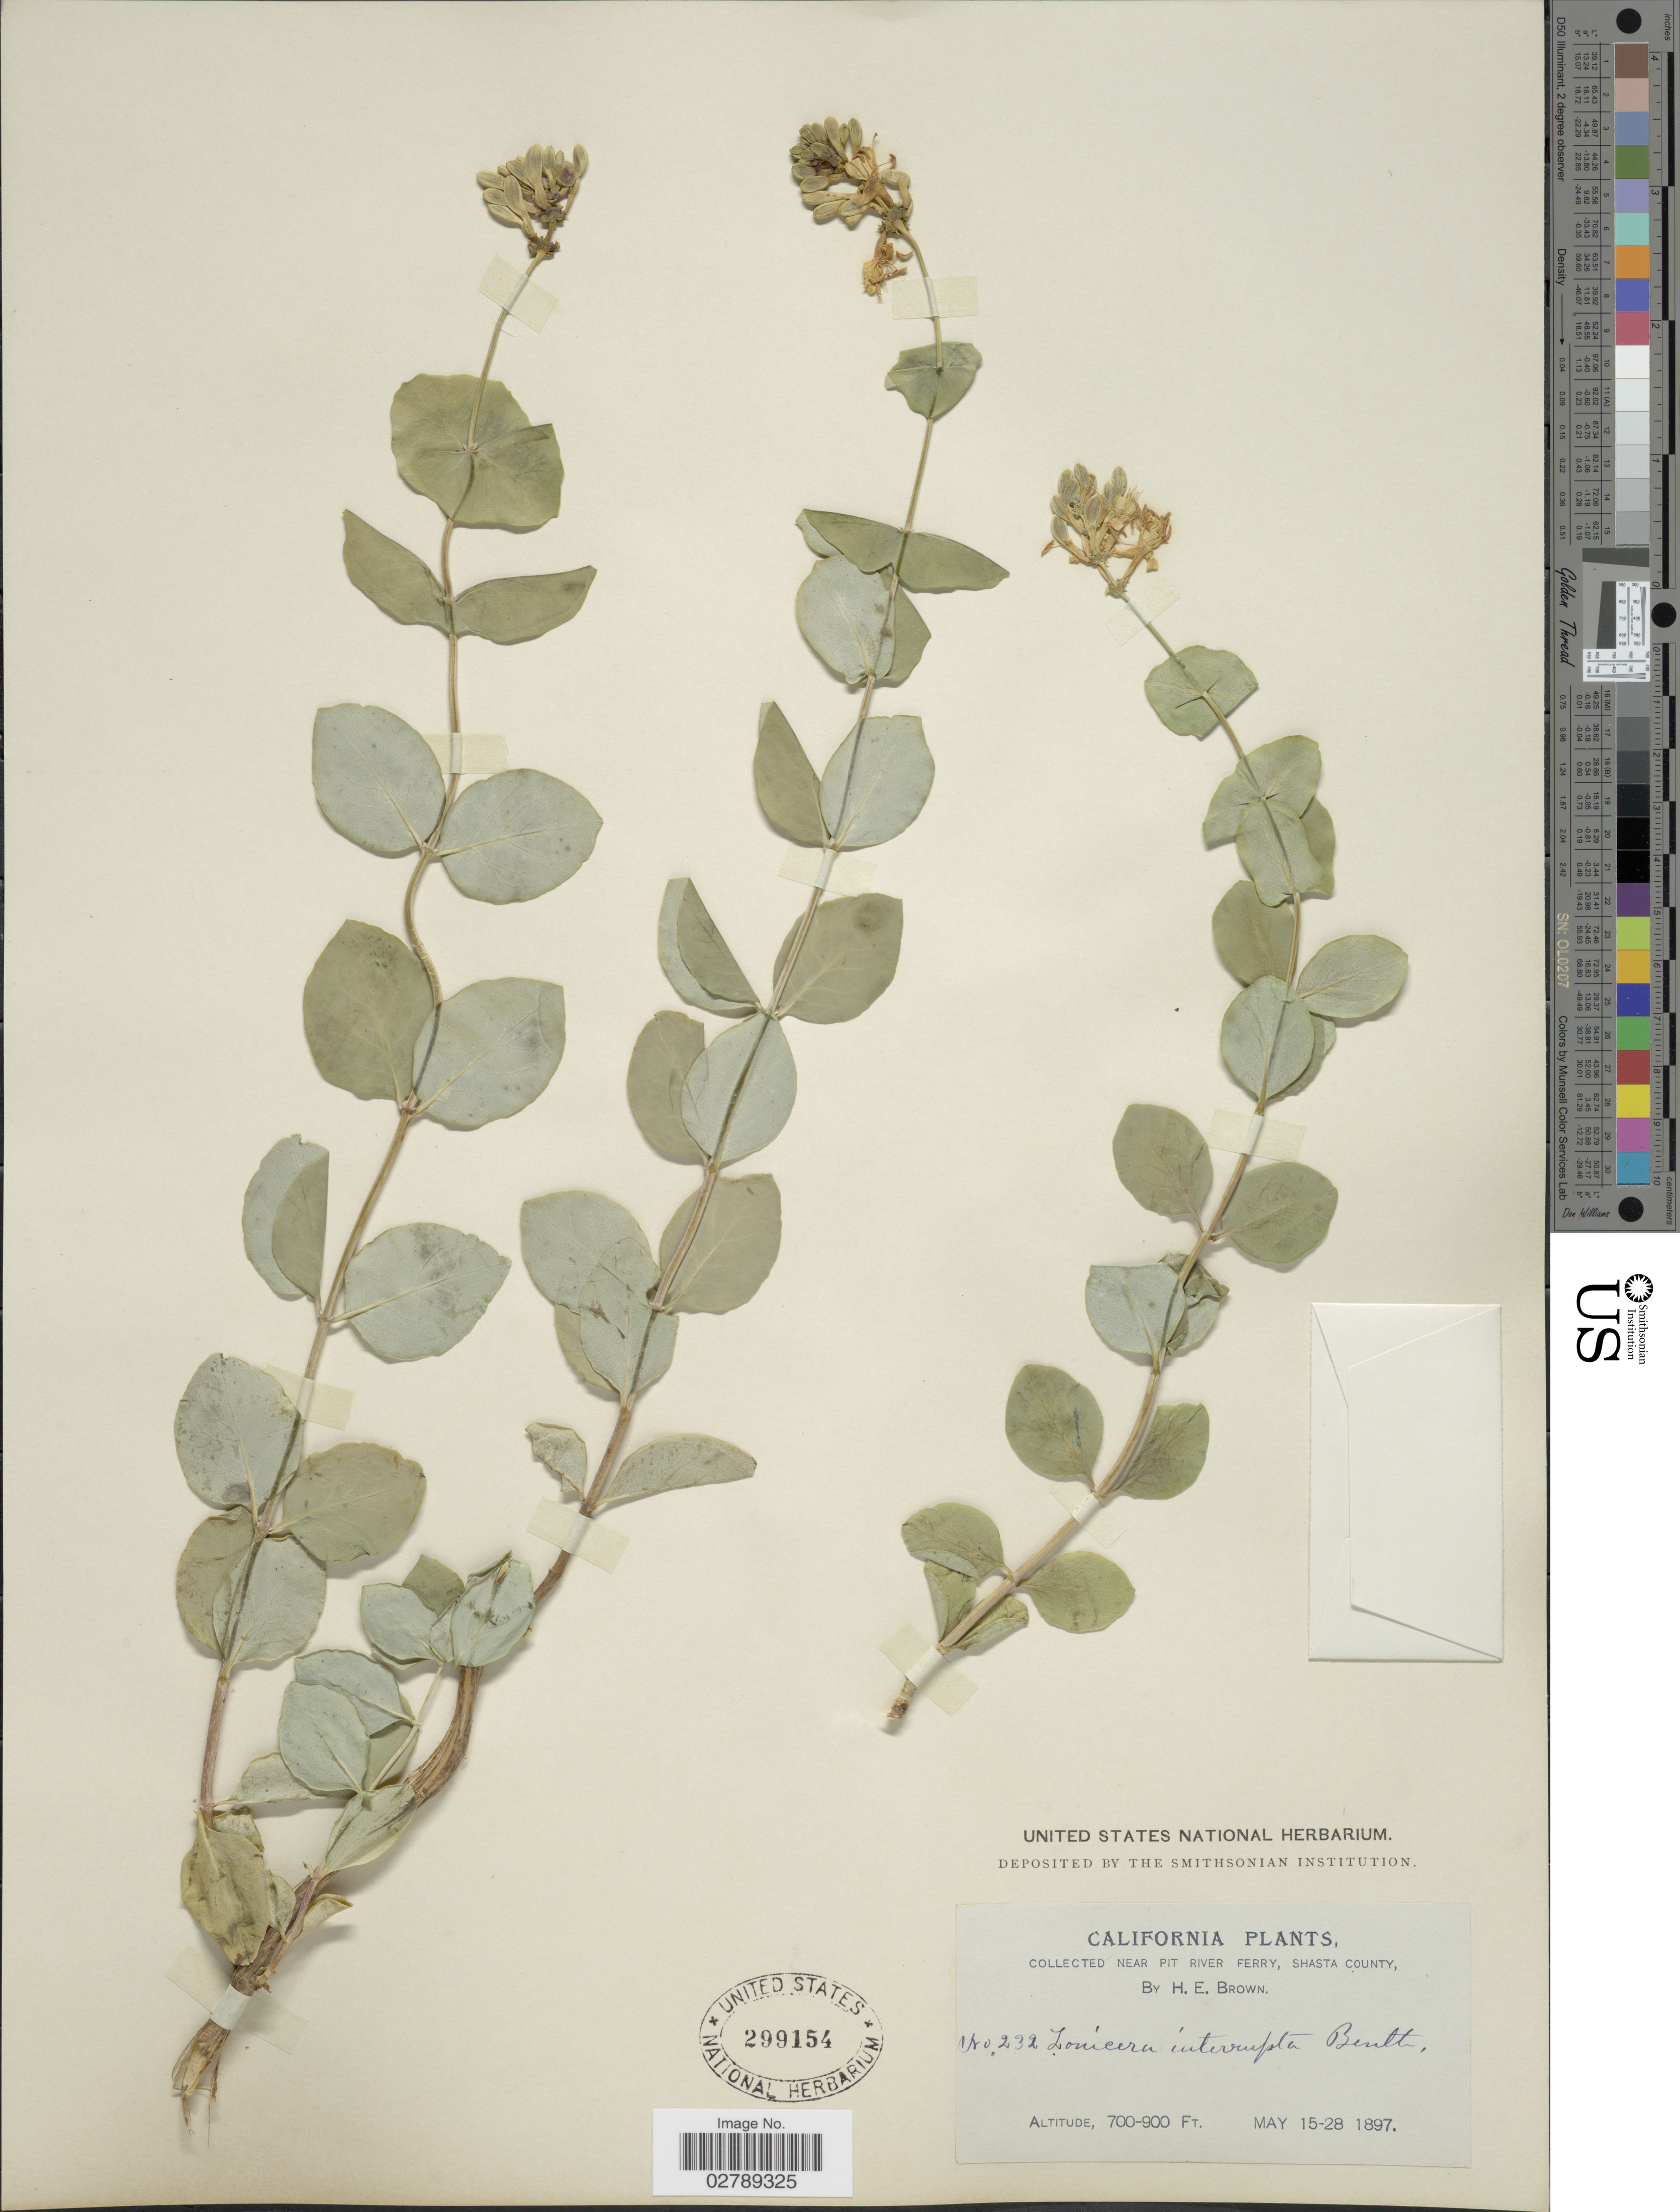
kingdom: Plantae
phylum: Tracheophyta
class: Magnoliopsida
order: Dipsacales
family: Caprifoliaceae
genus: Lonicera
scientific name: Lonicera interrupta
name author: Benth.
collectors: H. E. Brown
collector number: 232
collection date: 1897-05-15/1897-05-28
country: United States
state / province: California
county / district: Shasta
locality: Near Pit River Ferry, Shasta County.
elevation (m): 213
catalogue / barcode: US 299154